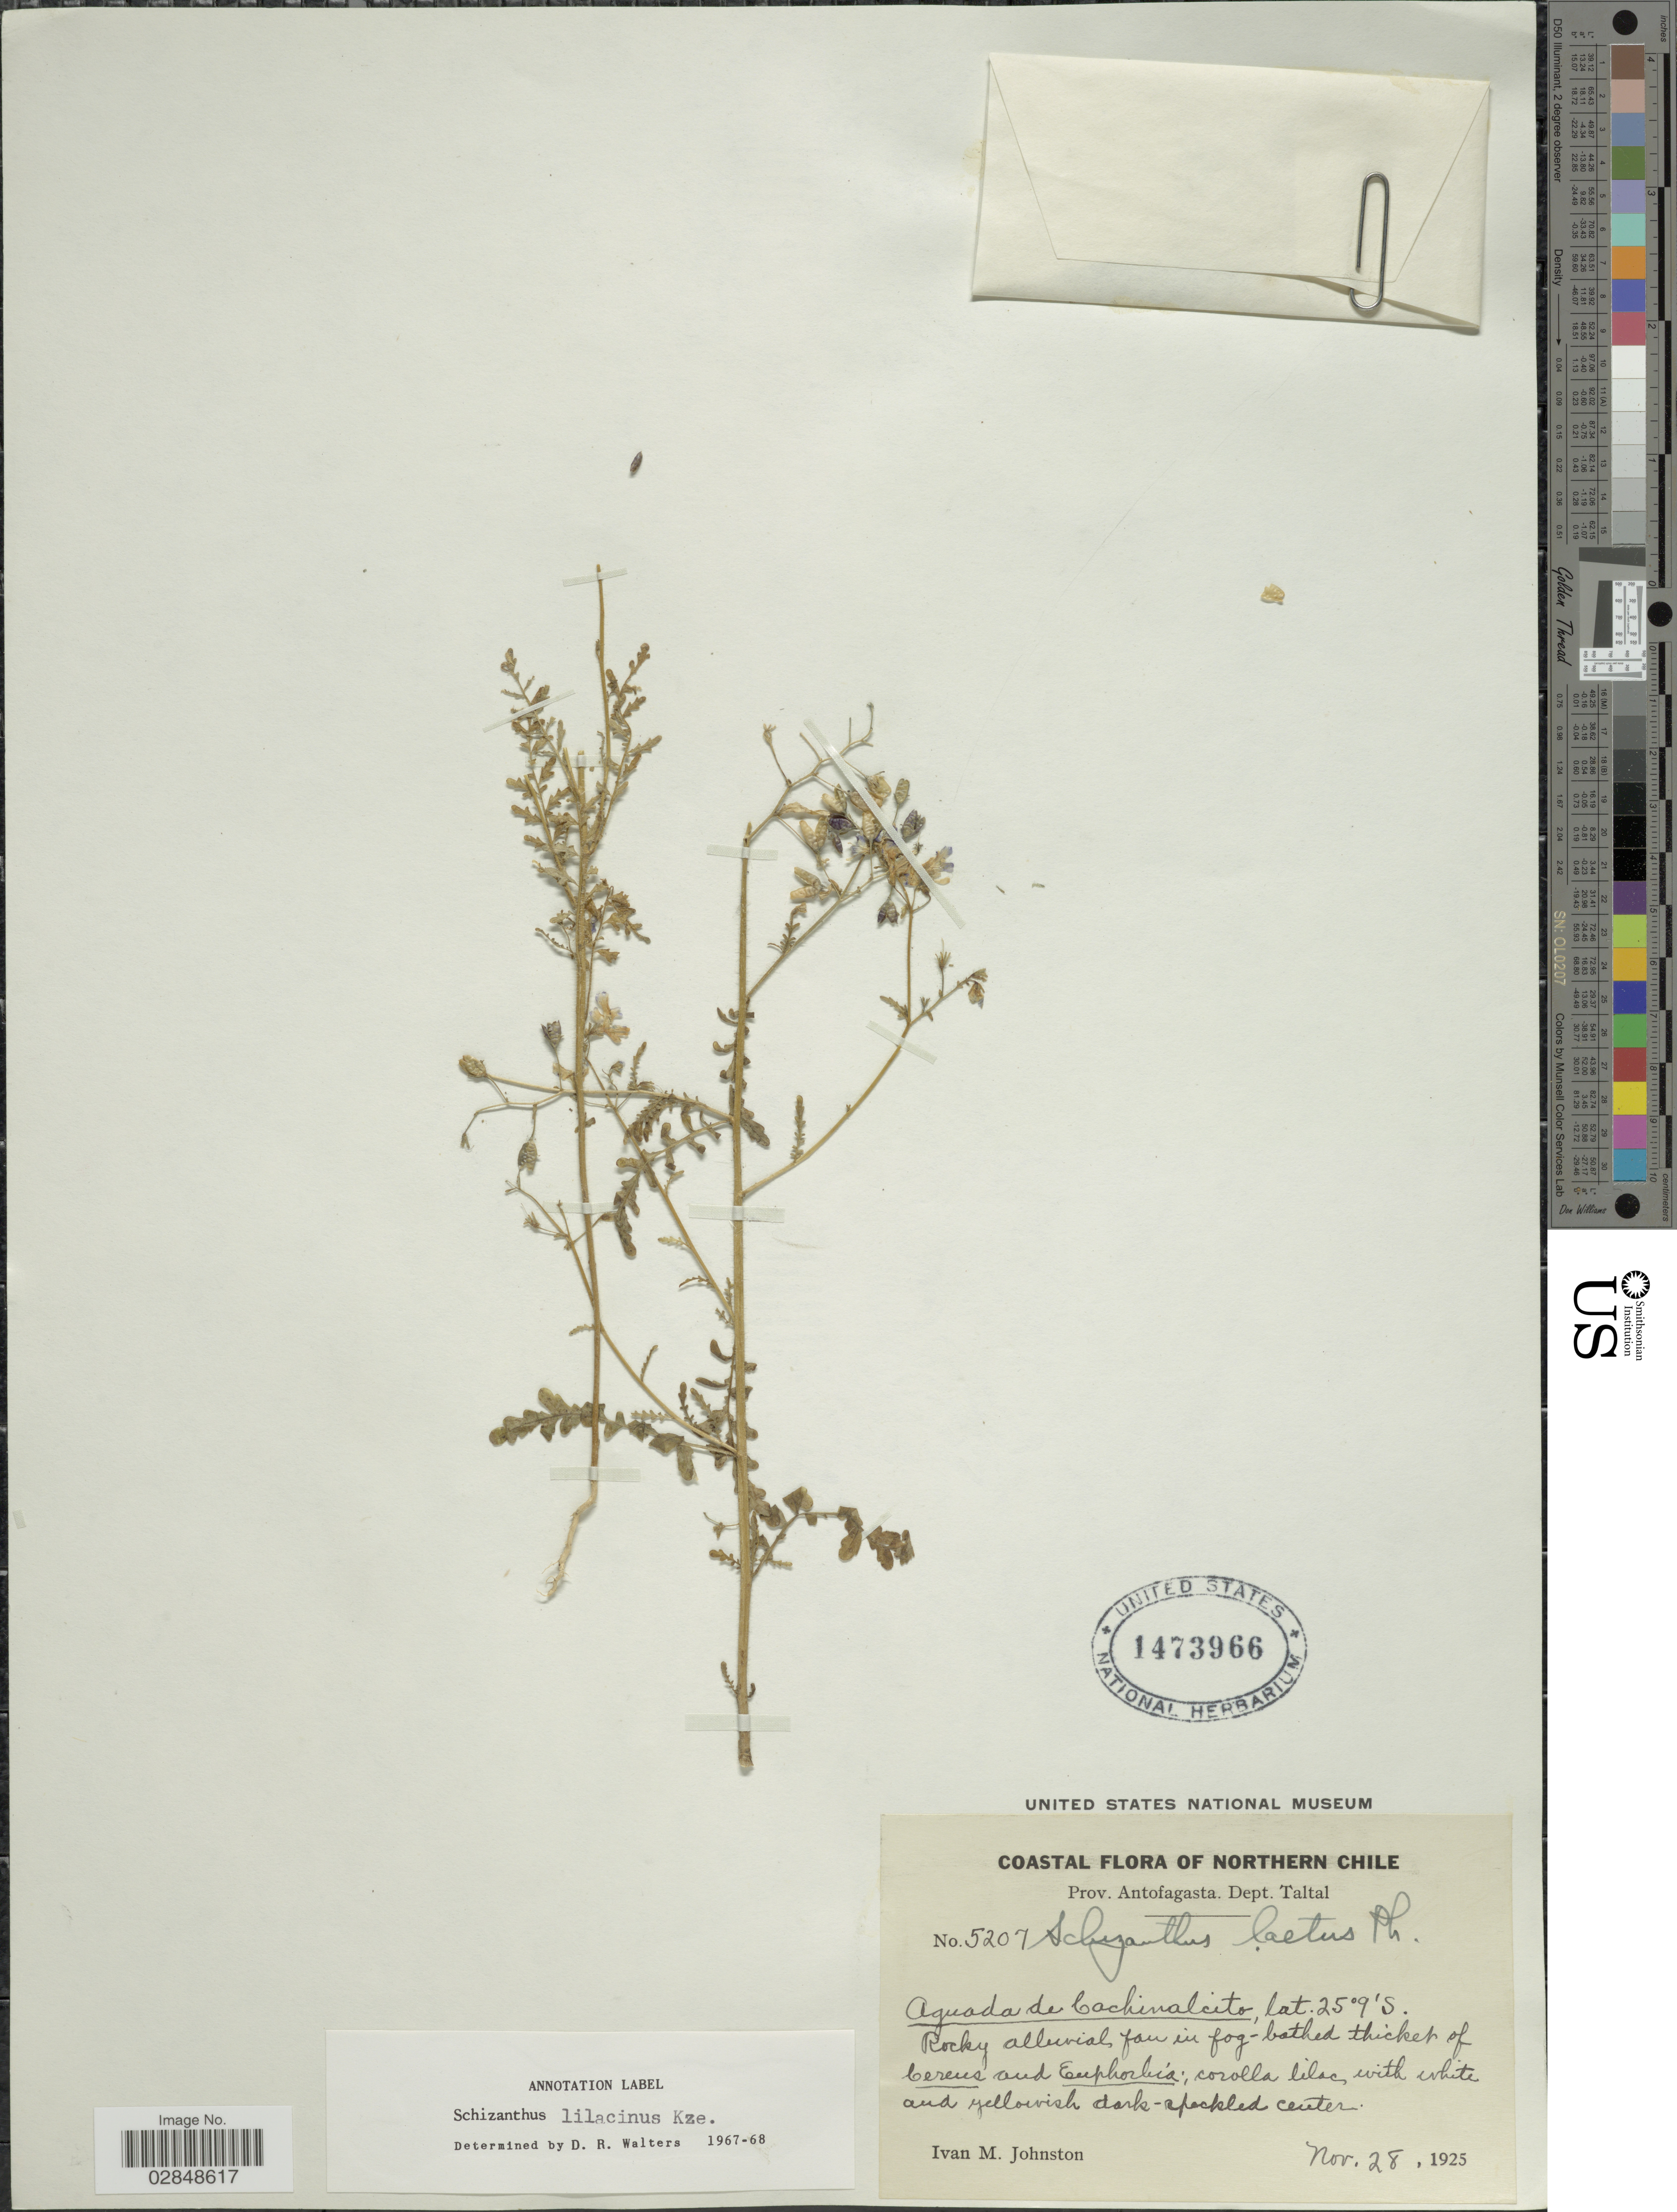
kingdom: Plantae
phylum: Tracheophyta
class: Magnoliopsida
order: Solanales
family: Solanaceae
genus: Schizanthus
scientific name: Schizanthus lilacinus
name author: Kunze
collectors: I.M. Johnston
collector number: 5207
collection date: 1925-11-28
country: Chile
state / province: Antofagasta (II)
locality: Northern Chile. Dept. Taltal. Aguada de Cachinalcito.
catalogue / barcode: US 1473966